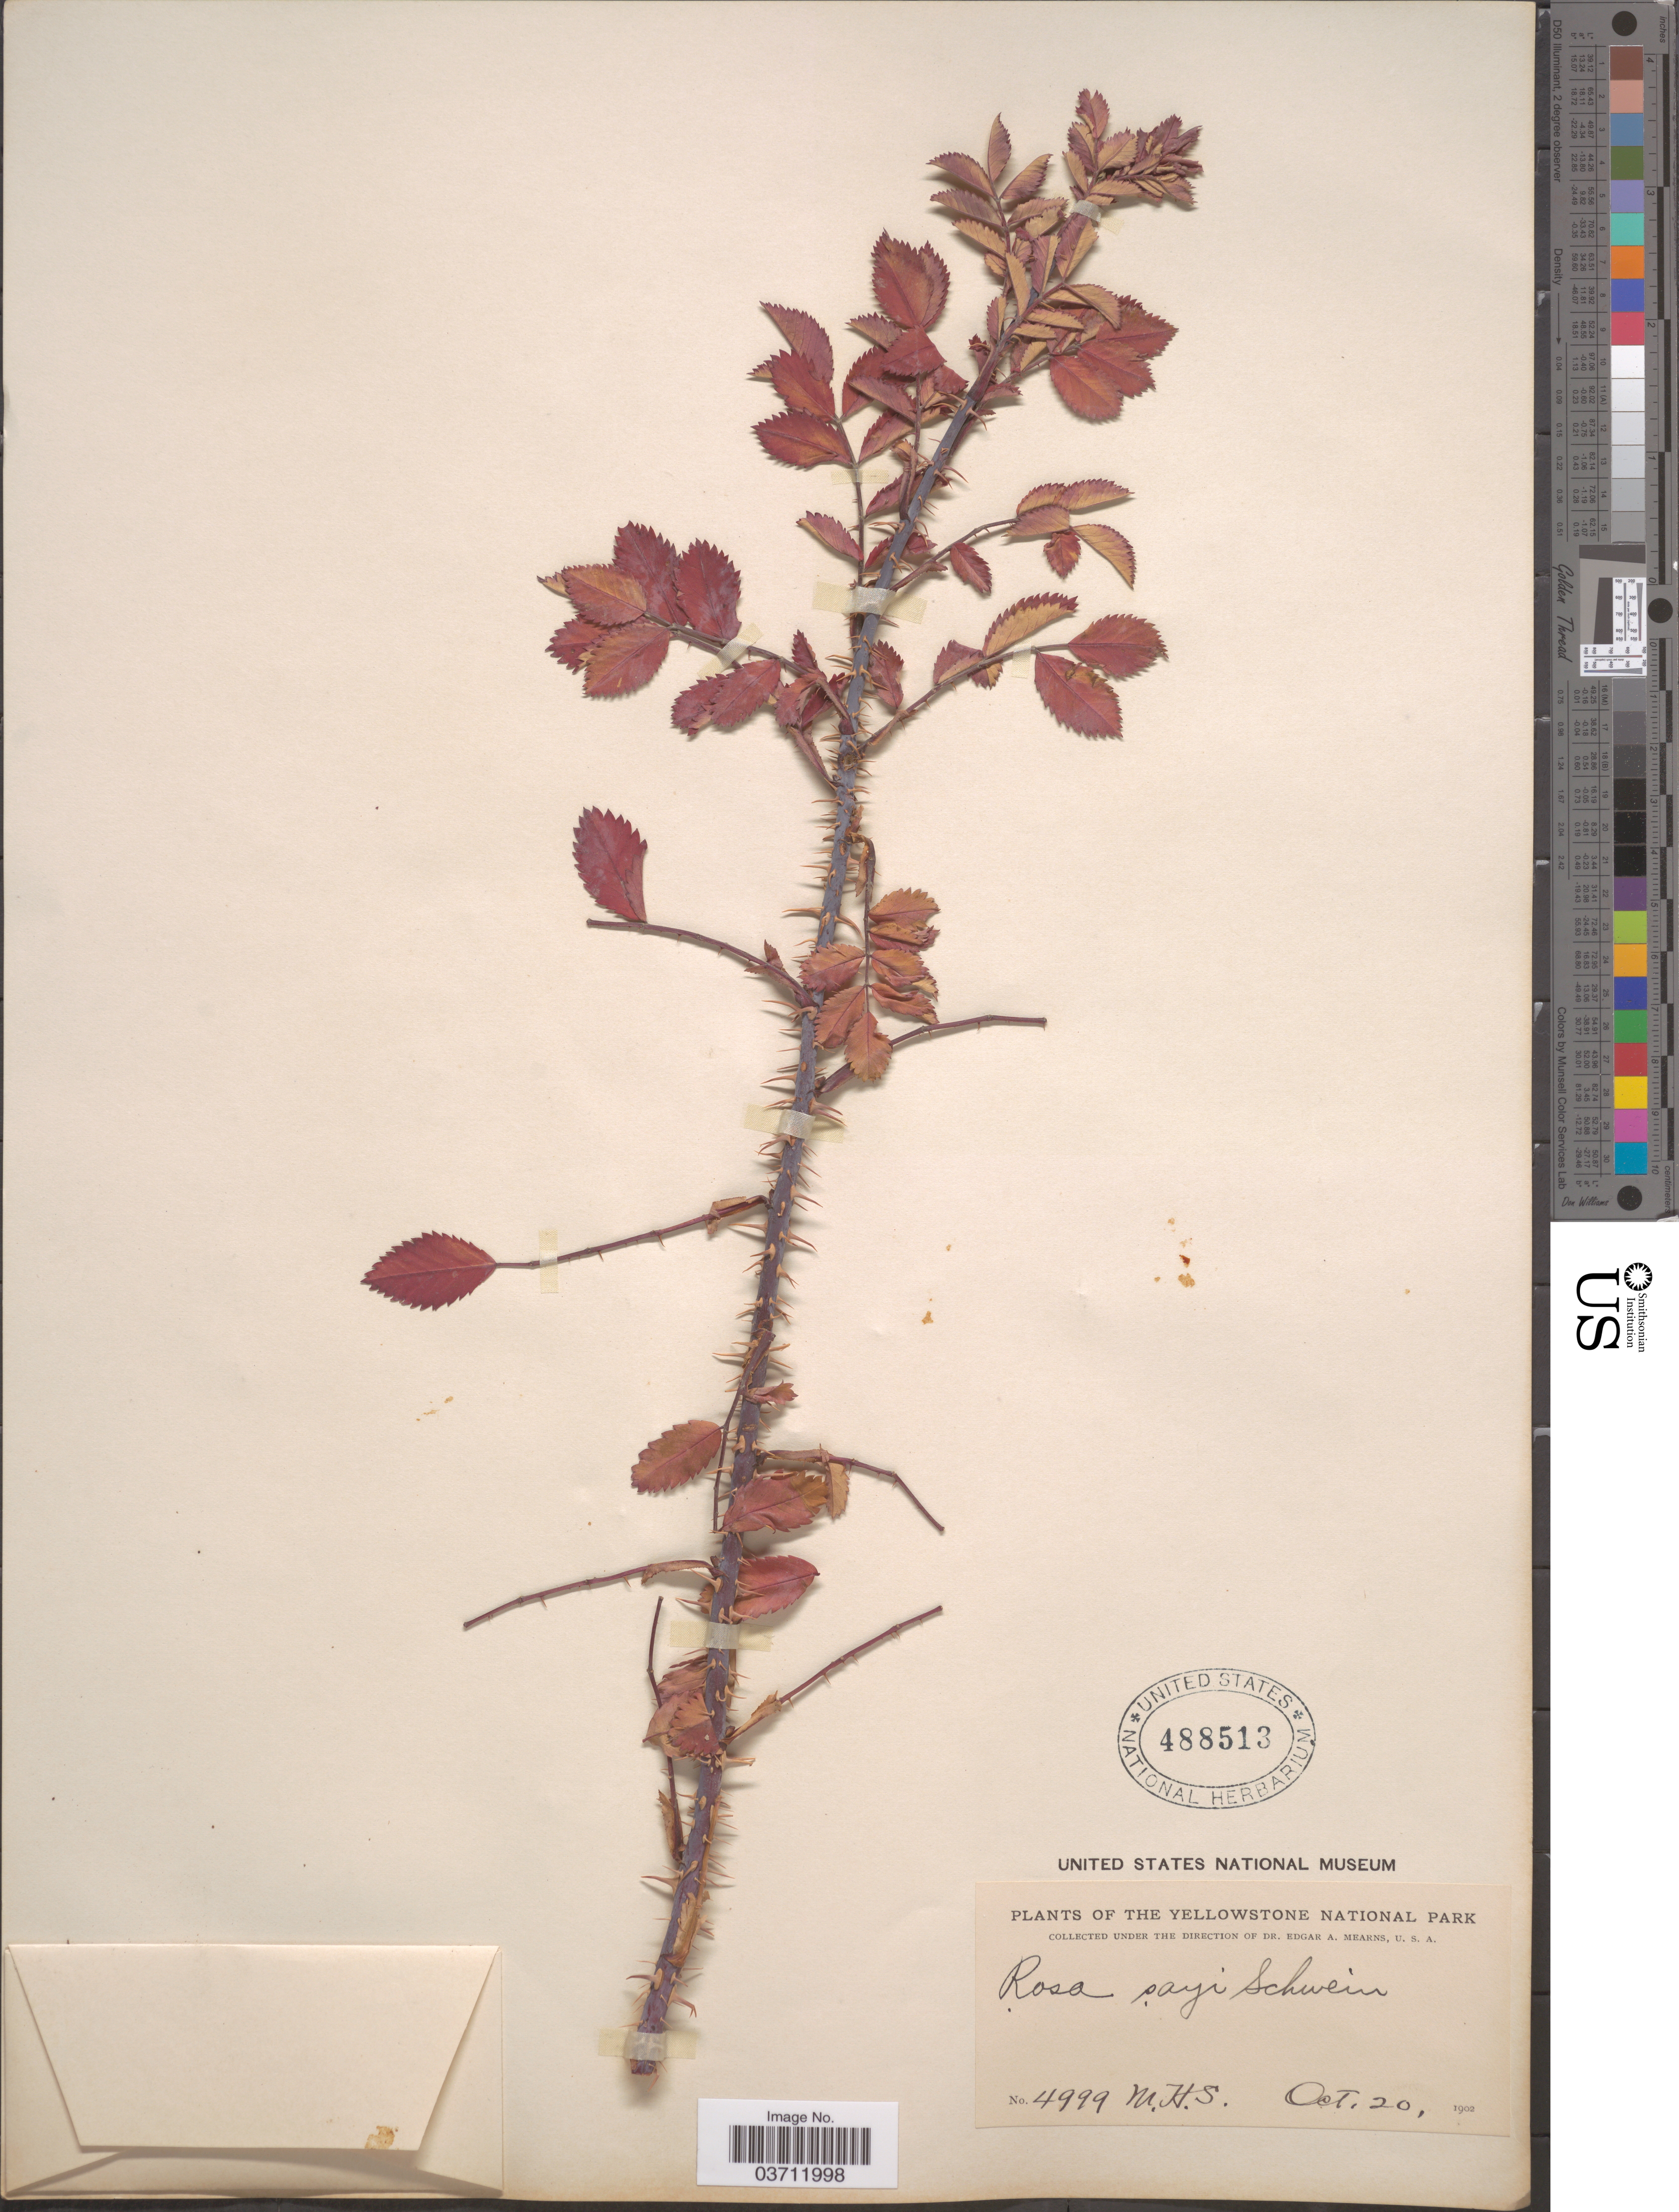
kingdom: Plantae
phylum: Tracheophyta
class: Magnoliopsida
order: Rosales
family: Rosaceae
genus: Rosa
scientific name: Rosa sayi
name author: Schwein.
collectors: M. H. S.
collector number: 4999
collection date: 1902-10-20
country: United States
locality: Yellowstone National Park.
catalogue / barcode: US 488513